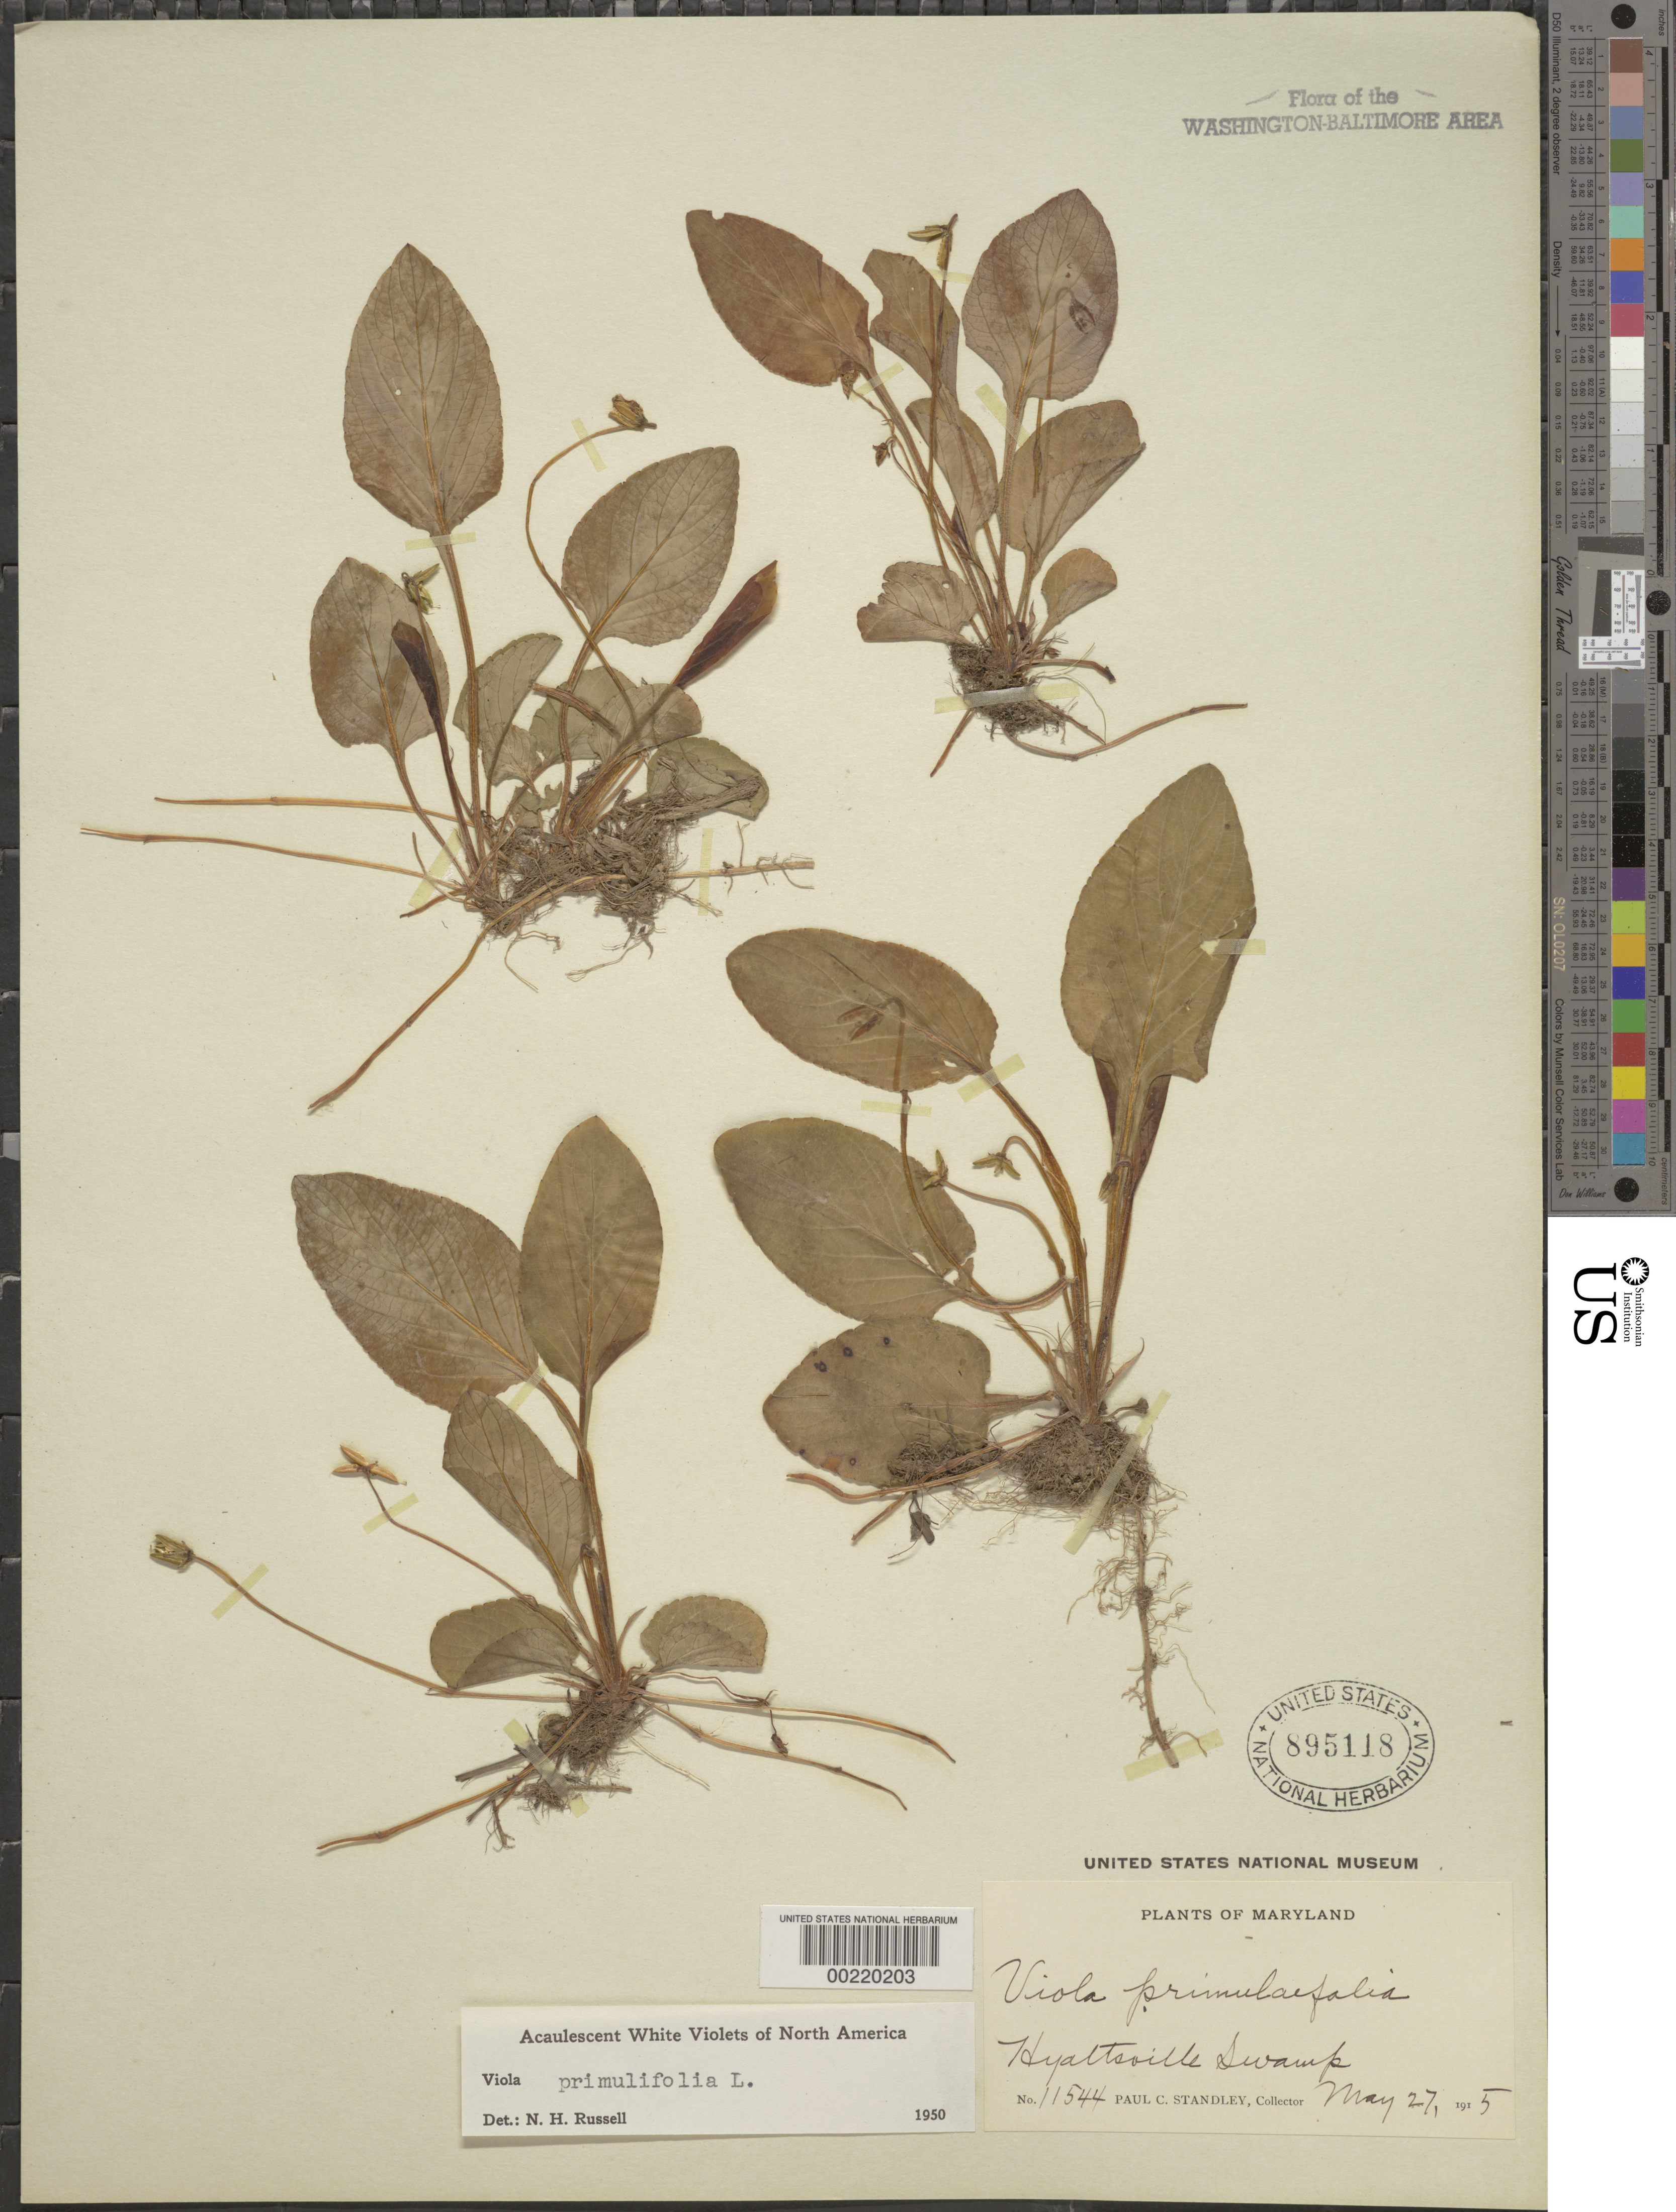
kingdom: Plantae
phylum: Tracheophyta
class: Magnoliopsida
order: Malpighiales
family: Violaceae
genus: Viola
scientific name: Viola primulifolia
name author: L.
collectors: P. C. Standley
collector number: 11544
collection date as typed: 27 May 1915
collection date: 1915-05-27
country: United States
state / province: Maryland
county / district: Prince George's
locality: Hyattsville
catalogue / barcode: US 895118